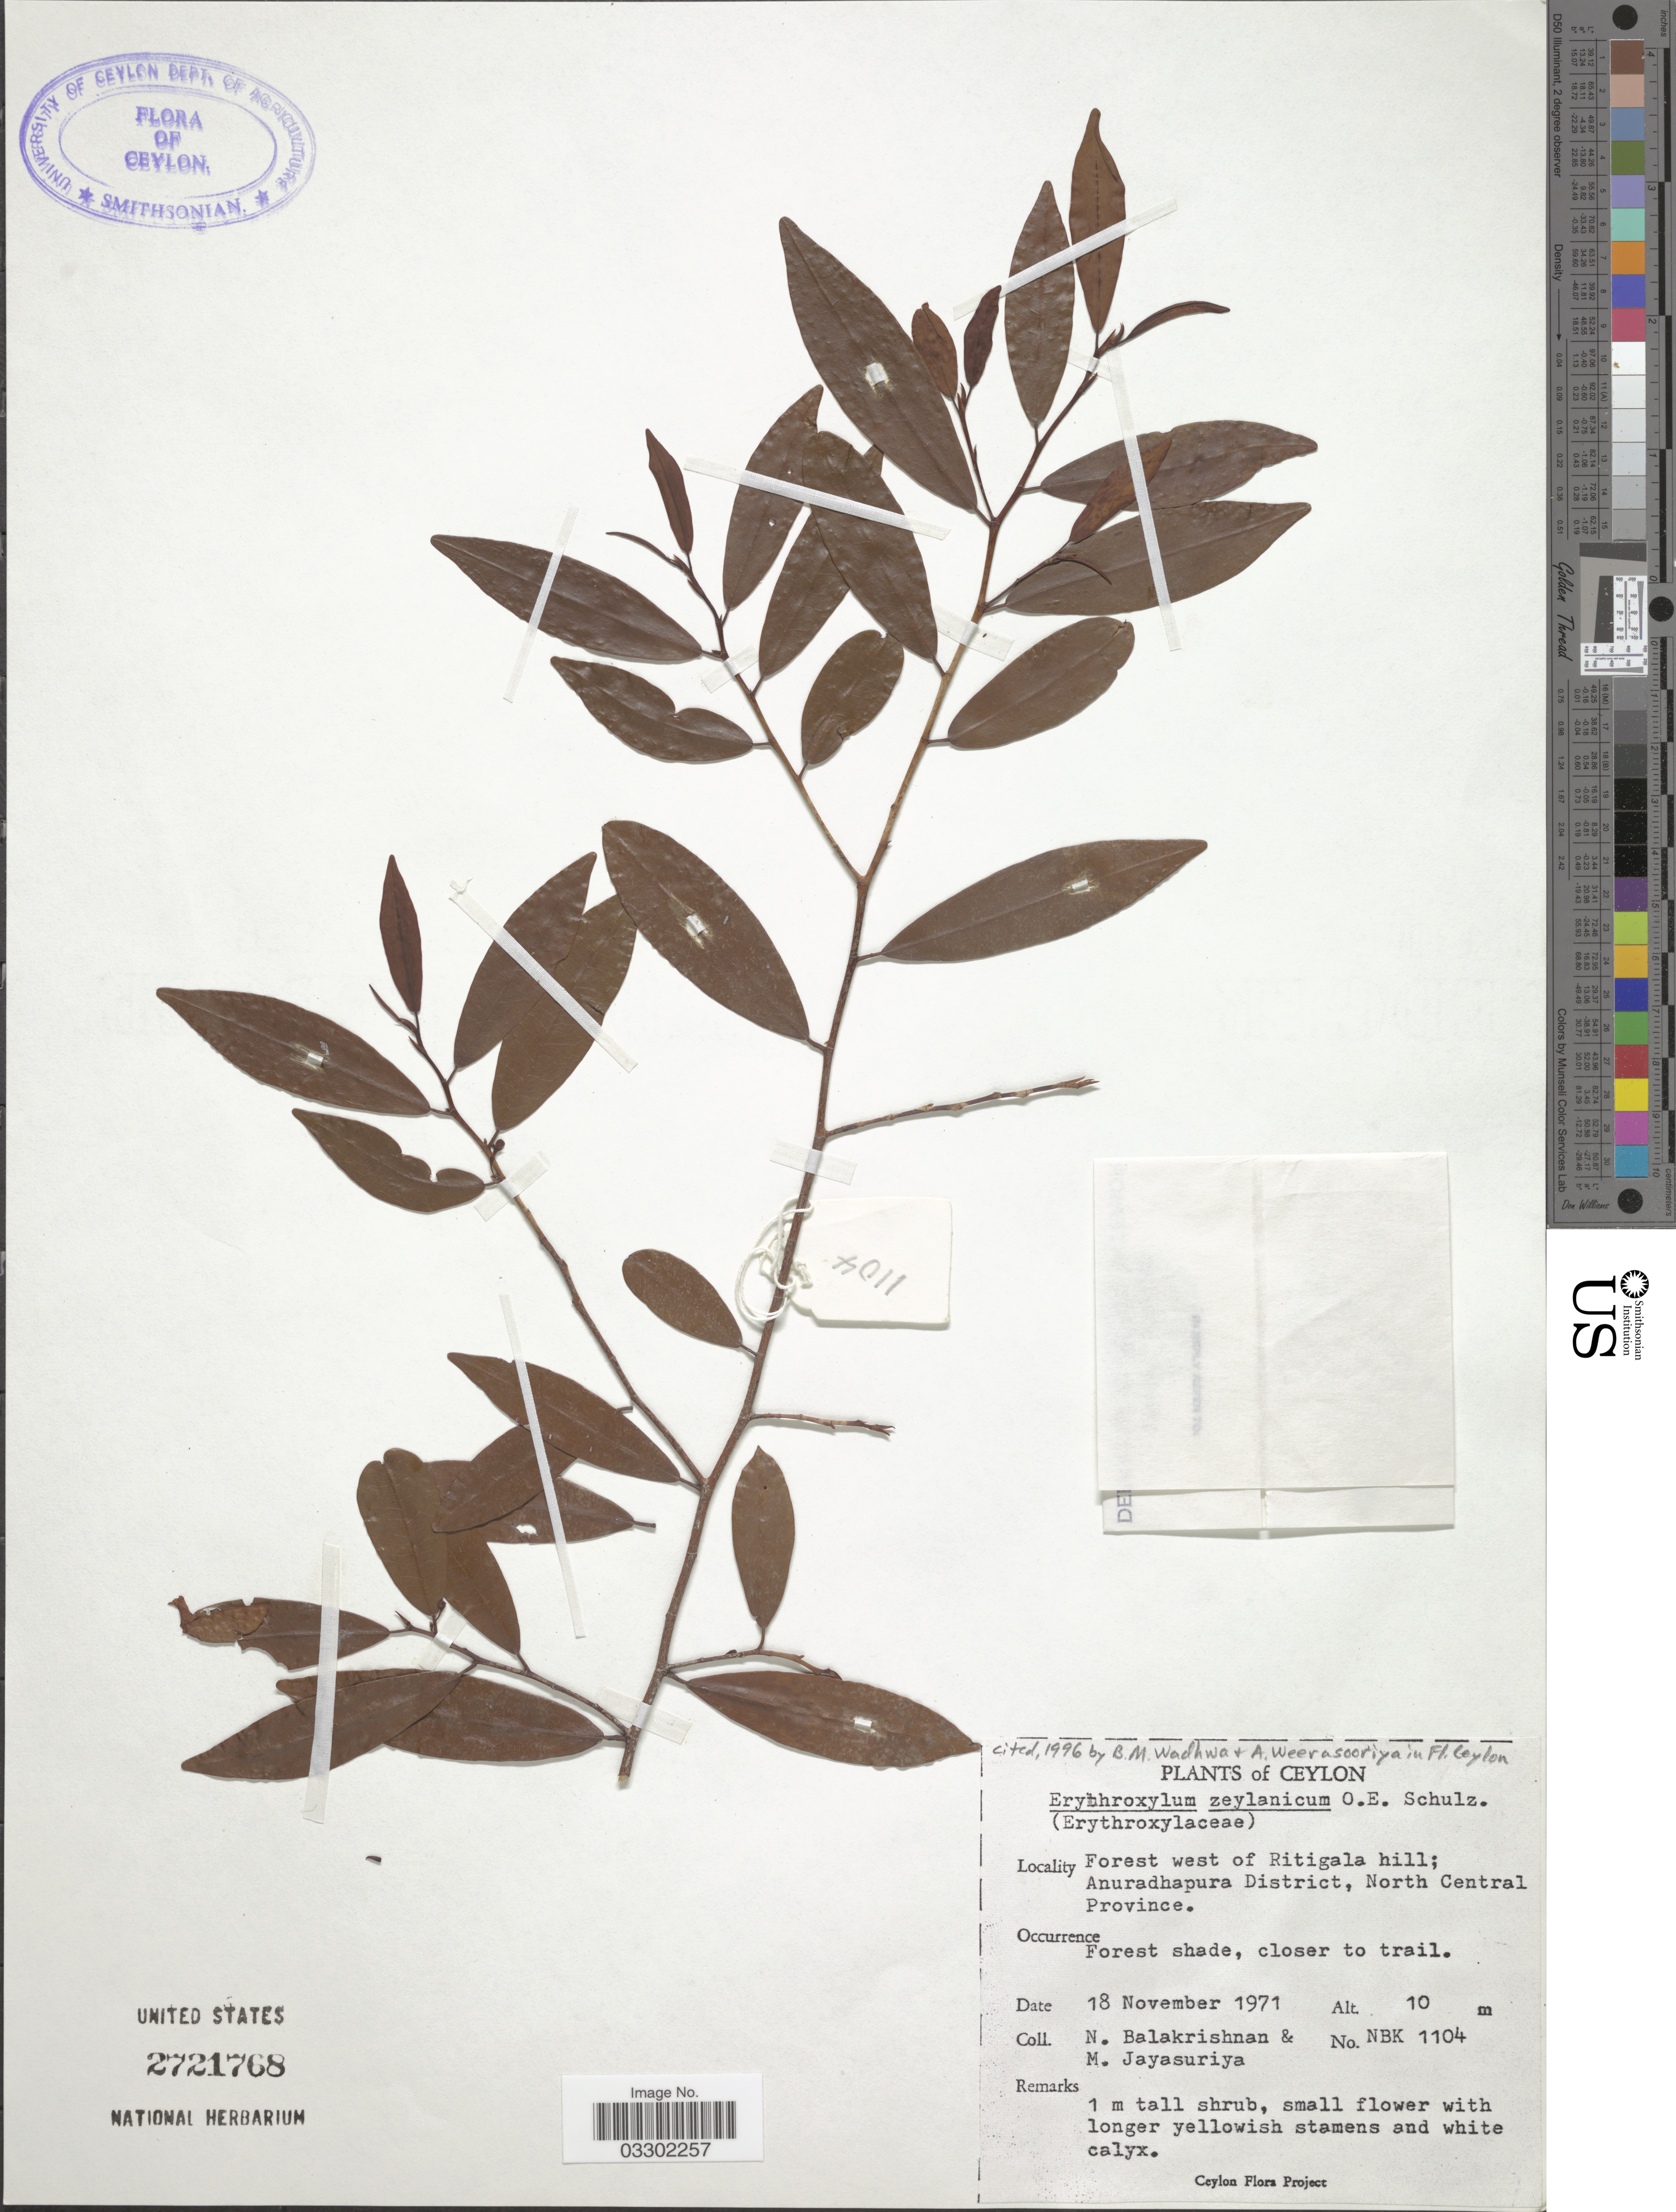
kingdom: Plantae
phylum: Tracheophyta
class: Magnoliopsida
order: Malpighiales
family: Erythroxylaceae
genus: Erythroxylum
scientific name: Erythroxylum zeylanicum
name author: O.E. Schulz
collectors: N. Balakrishnan & M. Jayasuriya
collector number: NBK1104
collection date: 1971-11-18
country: Sri Lanka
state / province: North Central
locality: Ceylon, Forest west of Ritigala hill; Anuradhapura District.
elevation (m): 10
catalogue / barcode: US 2721768